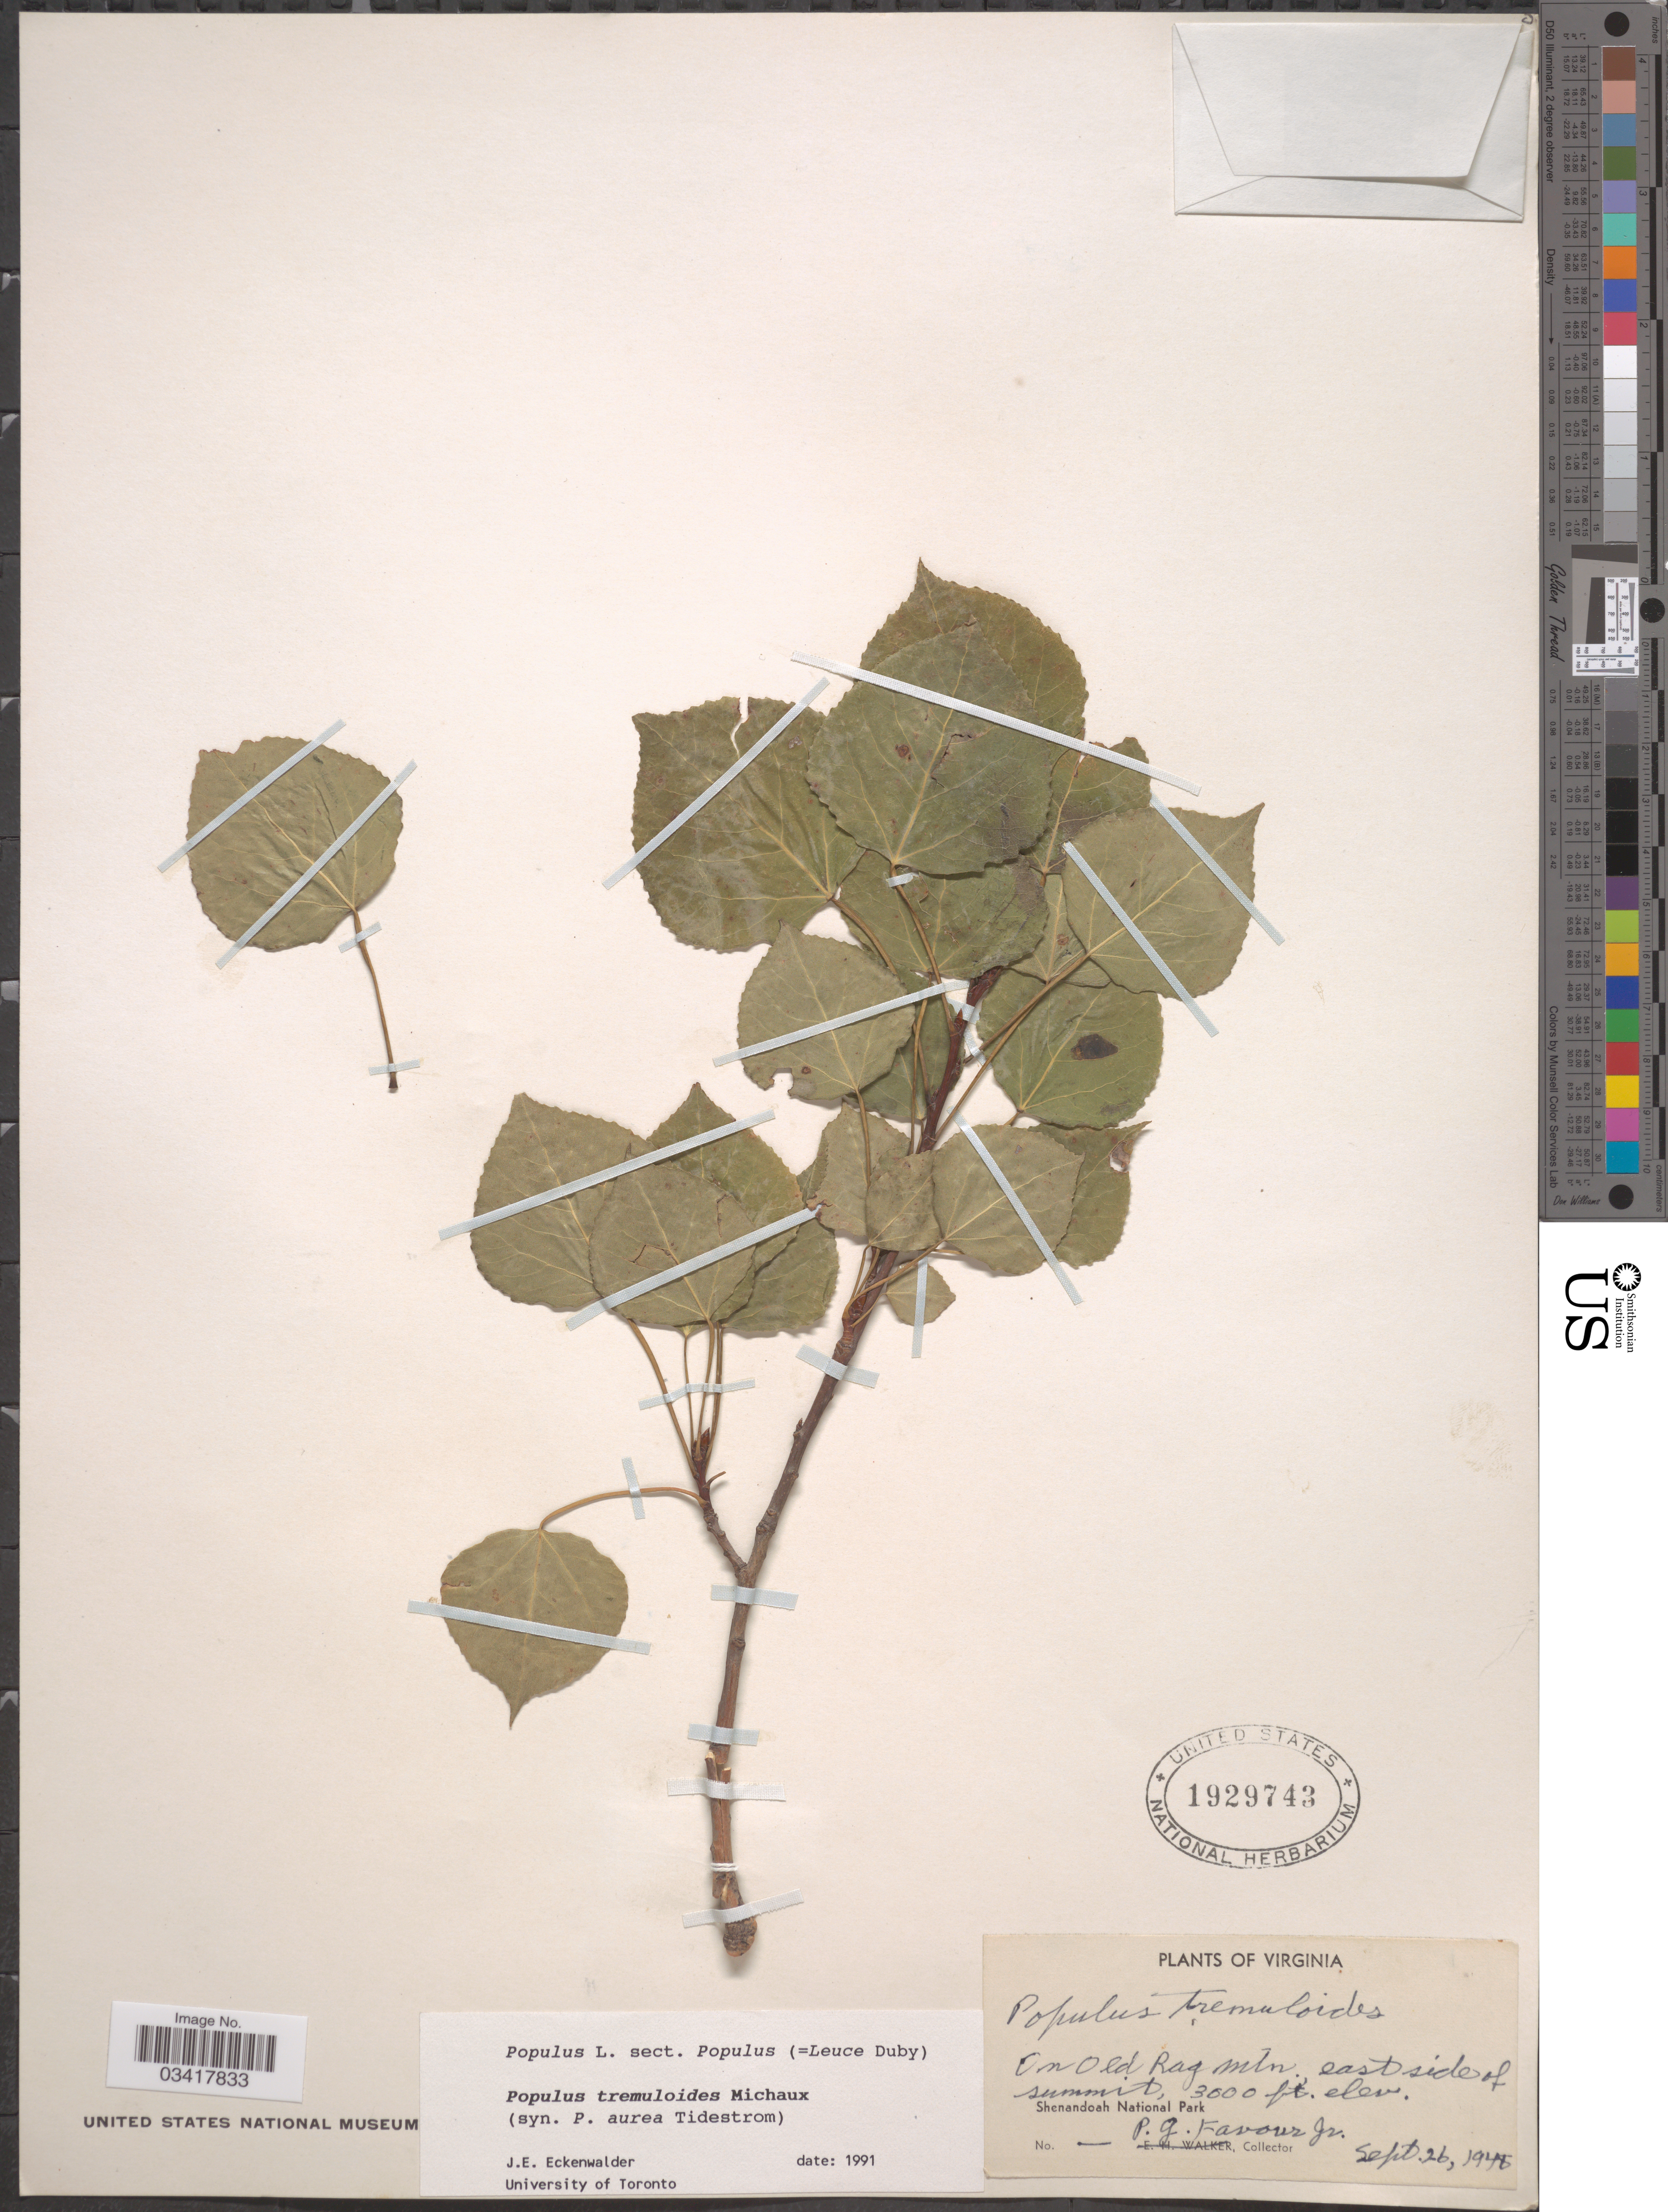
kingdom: Plantae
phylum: Tracheophyta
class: Magnoliopsida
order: Malpighiales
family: Salicaceae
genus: Populus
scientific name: Populus tremuloides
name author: Michx.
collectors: P. Favour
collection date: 1948-09-26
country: United States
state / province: Virginia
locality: On OldRag Mtn., east side of summit. Shenandoah National Park.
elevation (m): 914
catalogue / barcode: US 1929743